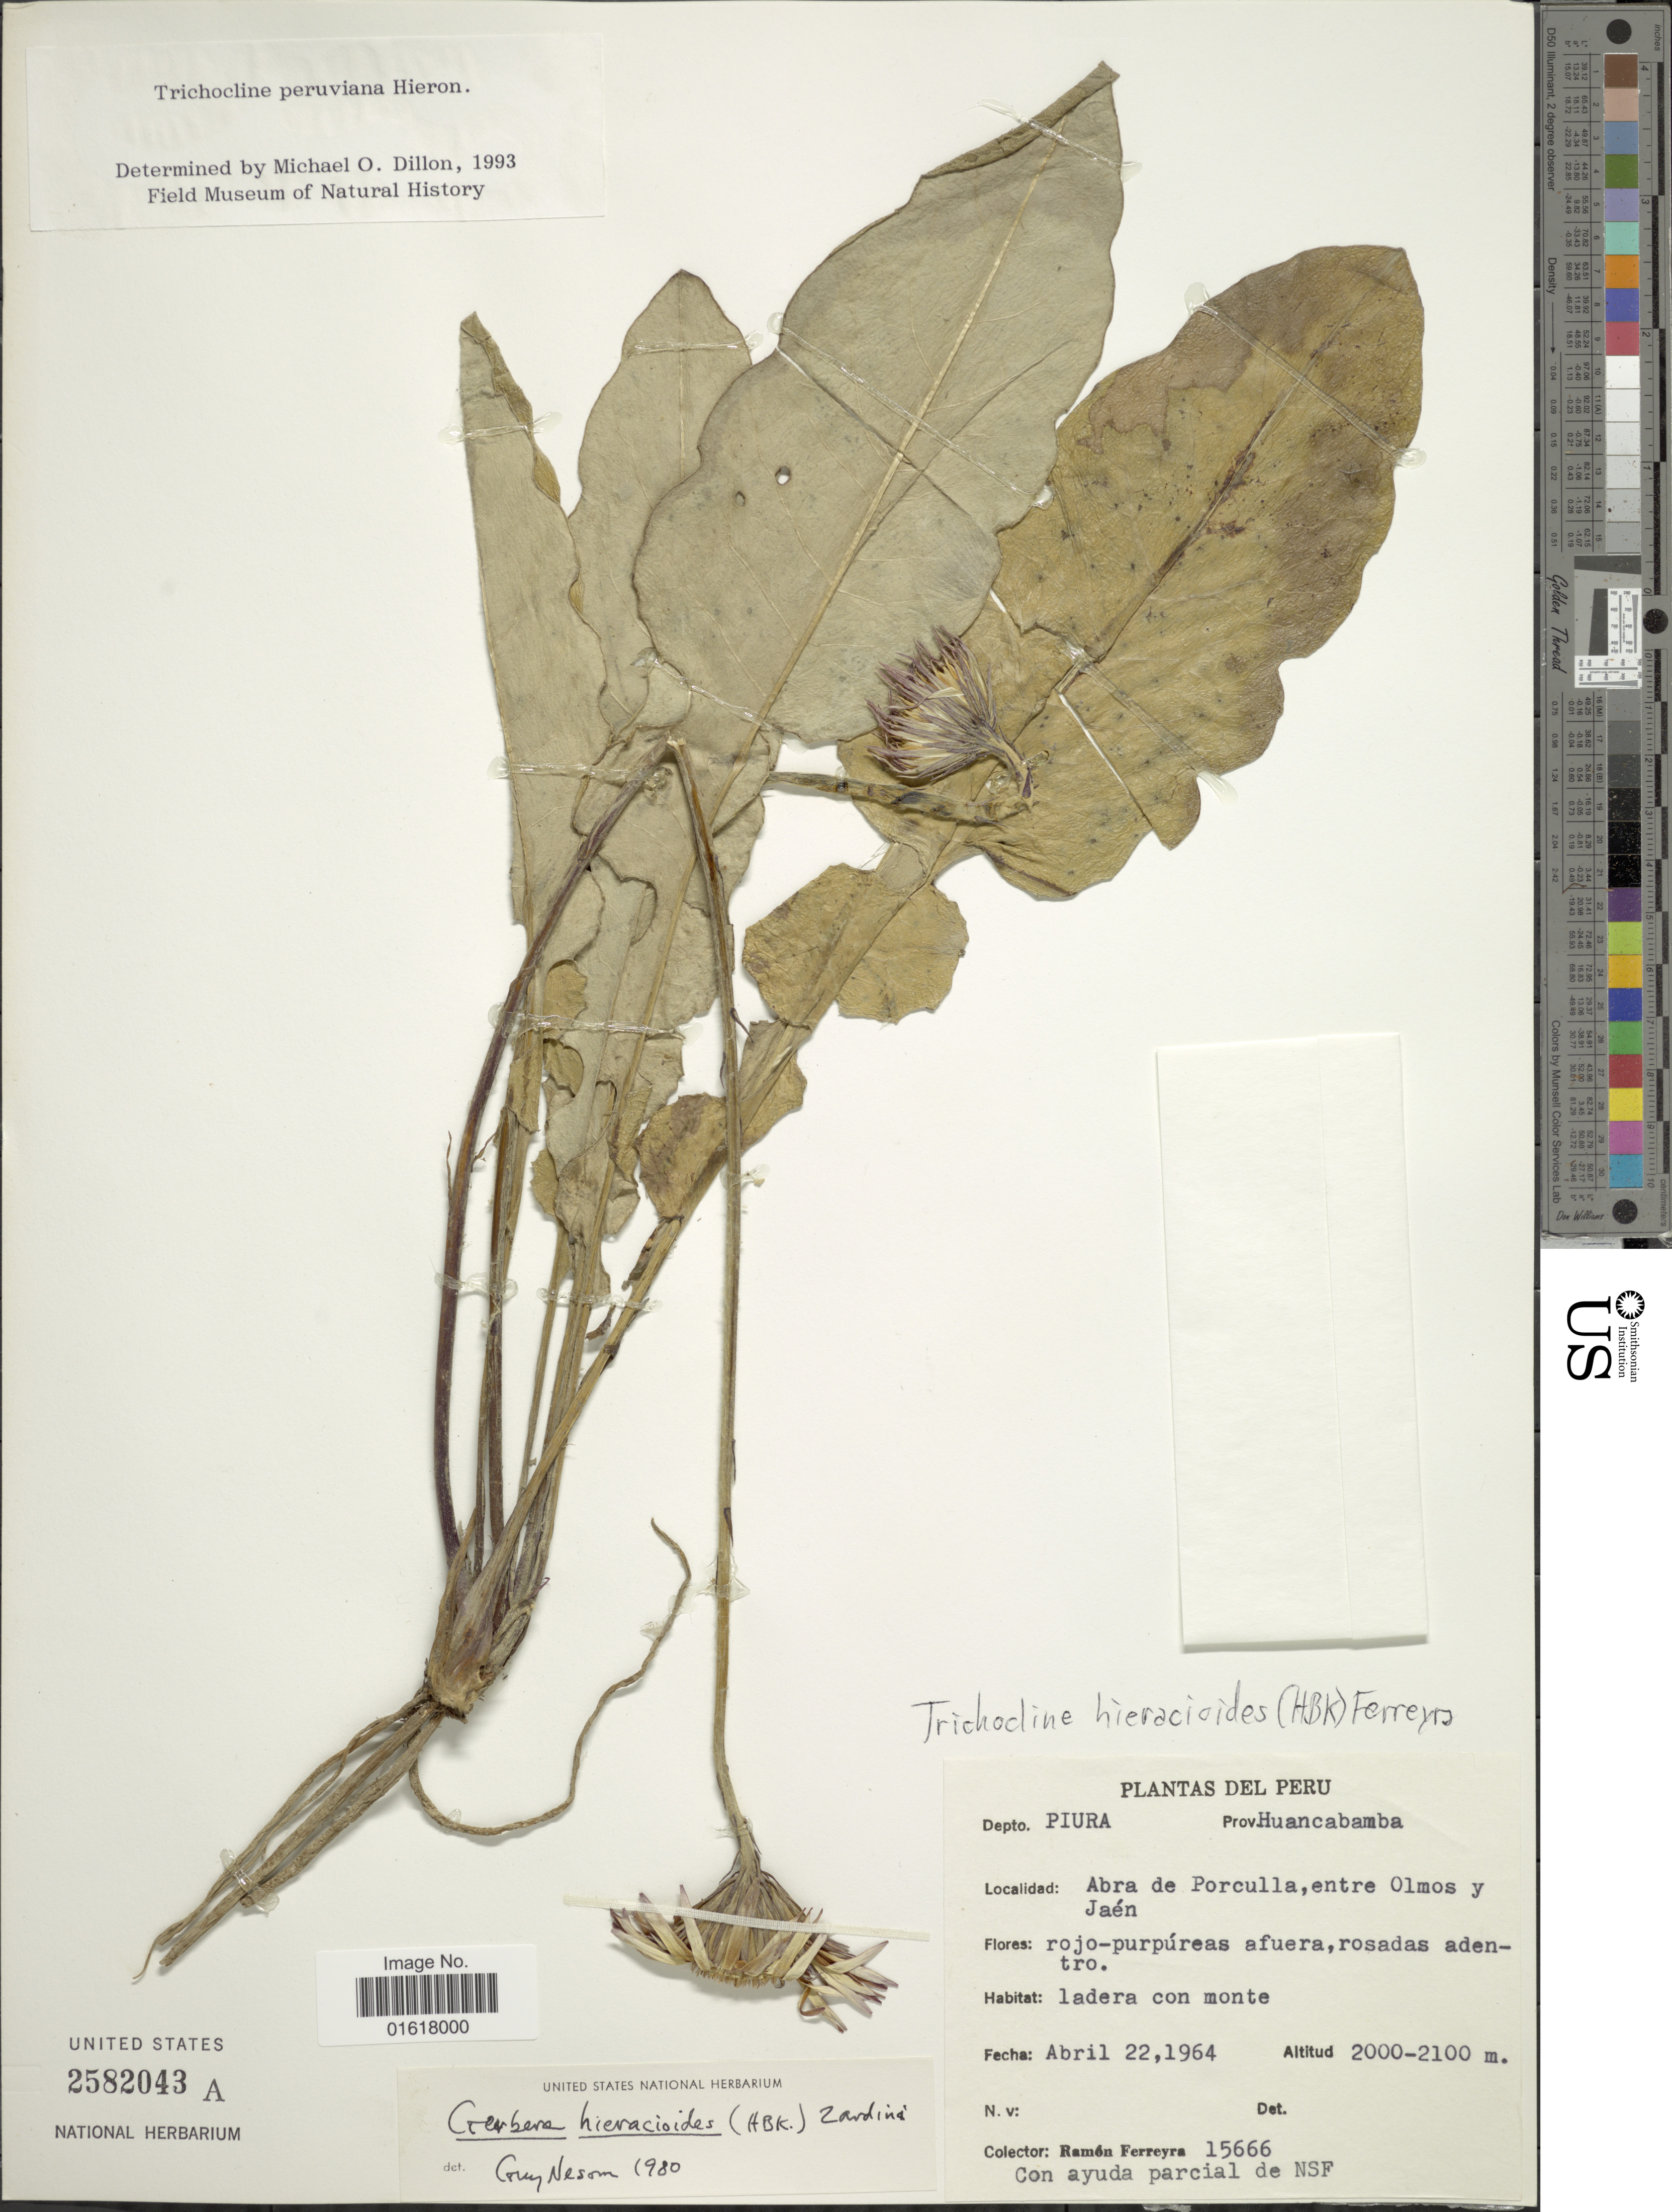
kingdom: Plantae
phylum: Tracheophyta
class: Magnoliopsida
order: Asterales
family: Asteraceae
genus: Trichocline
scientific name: Trichocline peruviana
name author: Hieron.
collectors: R. A. Ferreyra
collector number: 15666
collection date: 1964-04-22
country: Peru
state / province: Piura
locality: Prov. Huancabamba. Abra de Porculla, entre Olmos y Jaén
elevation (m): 2000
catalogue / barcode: US 2582043A